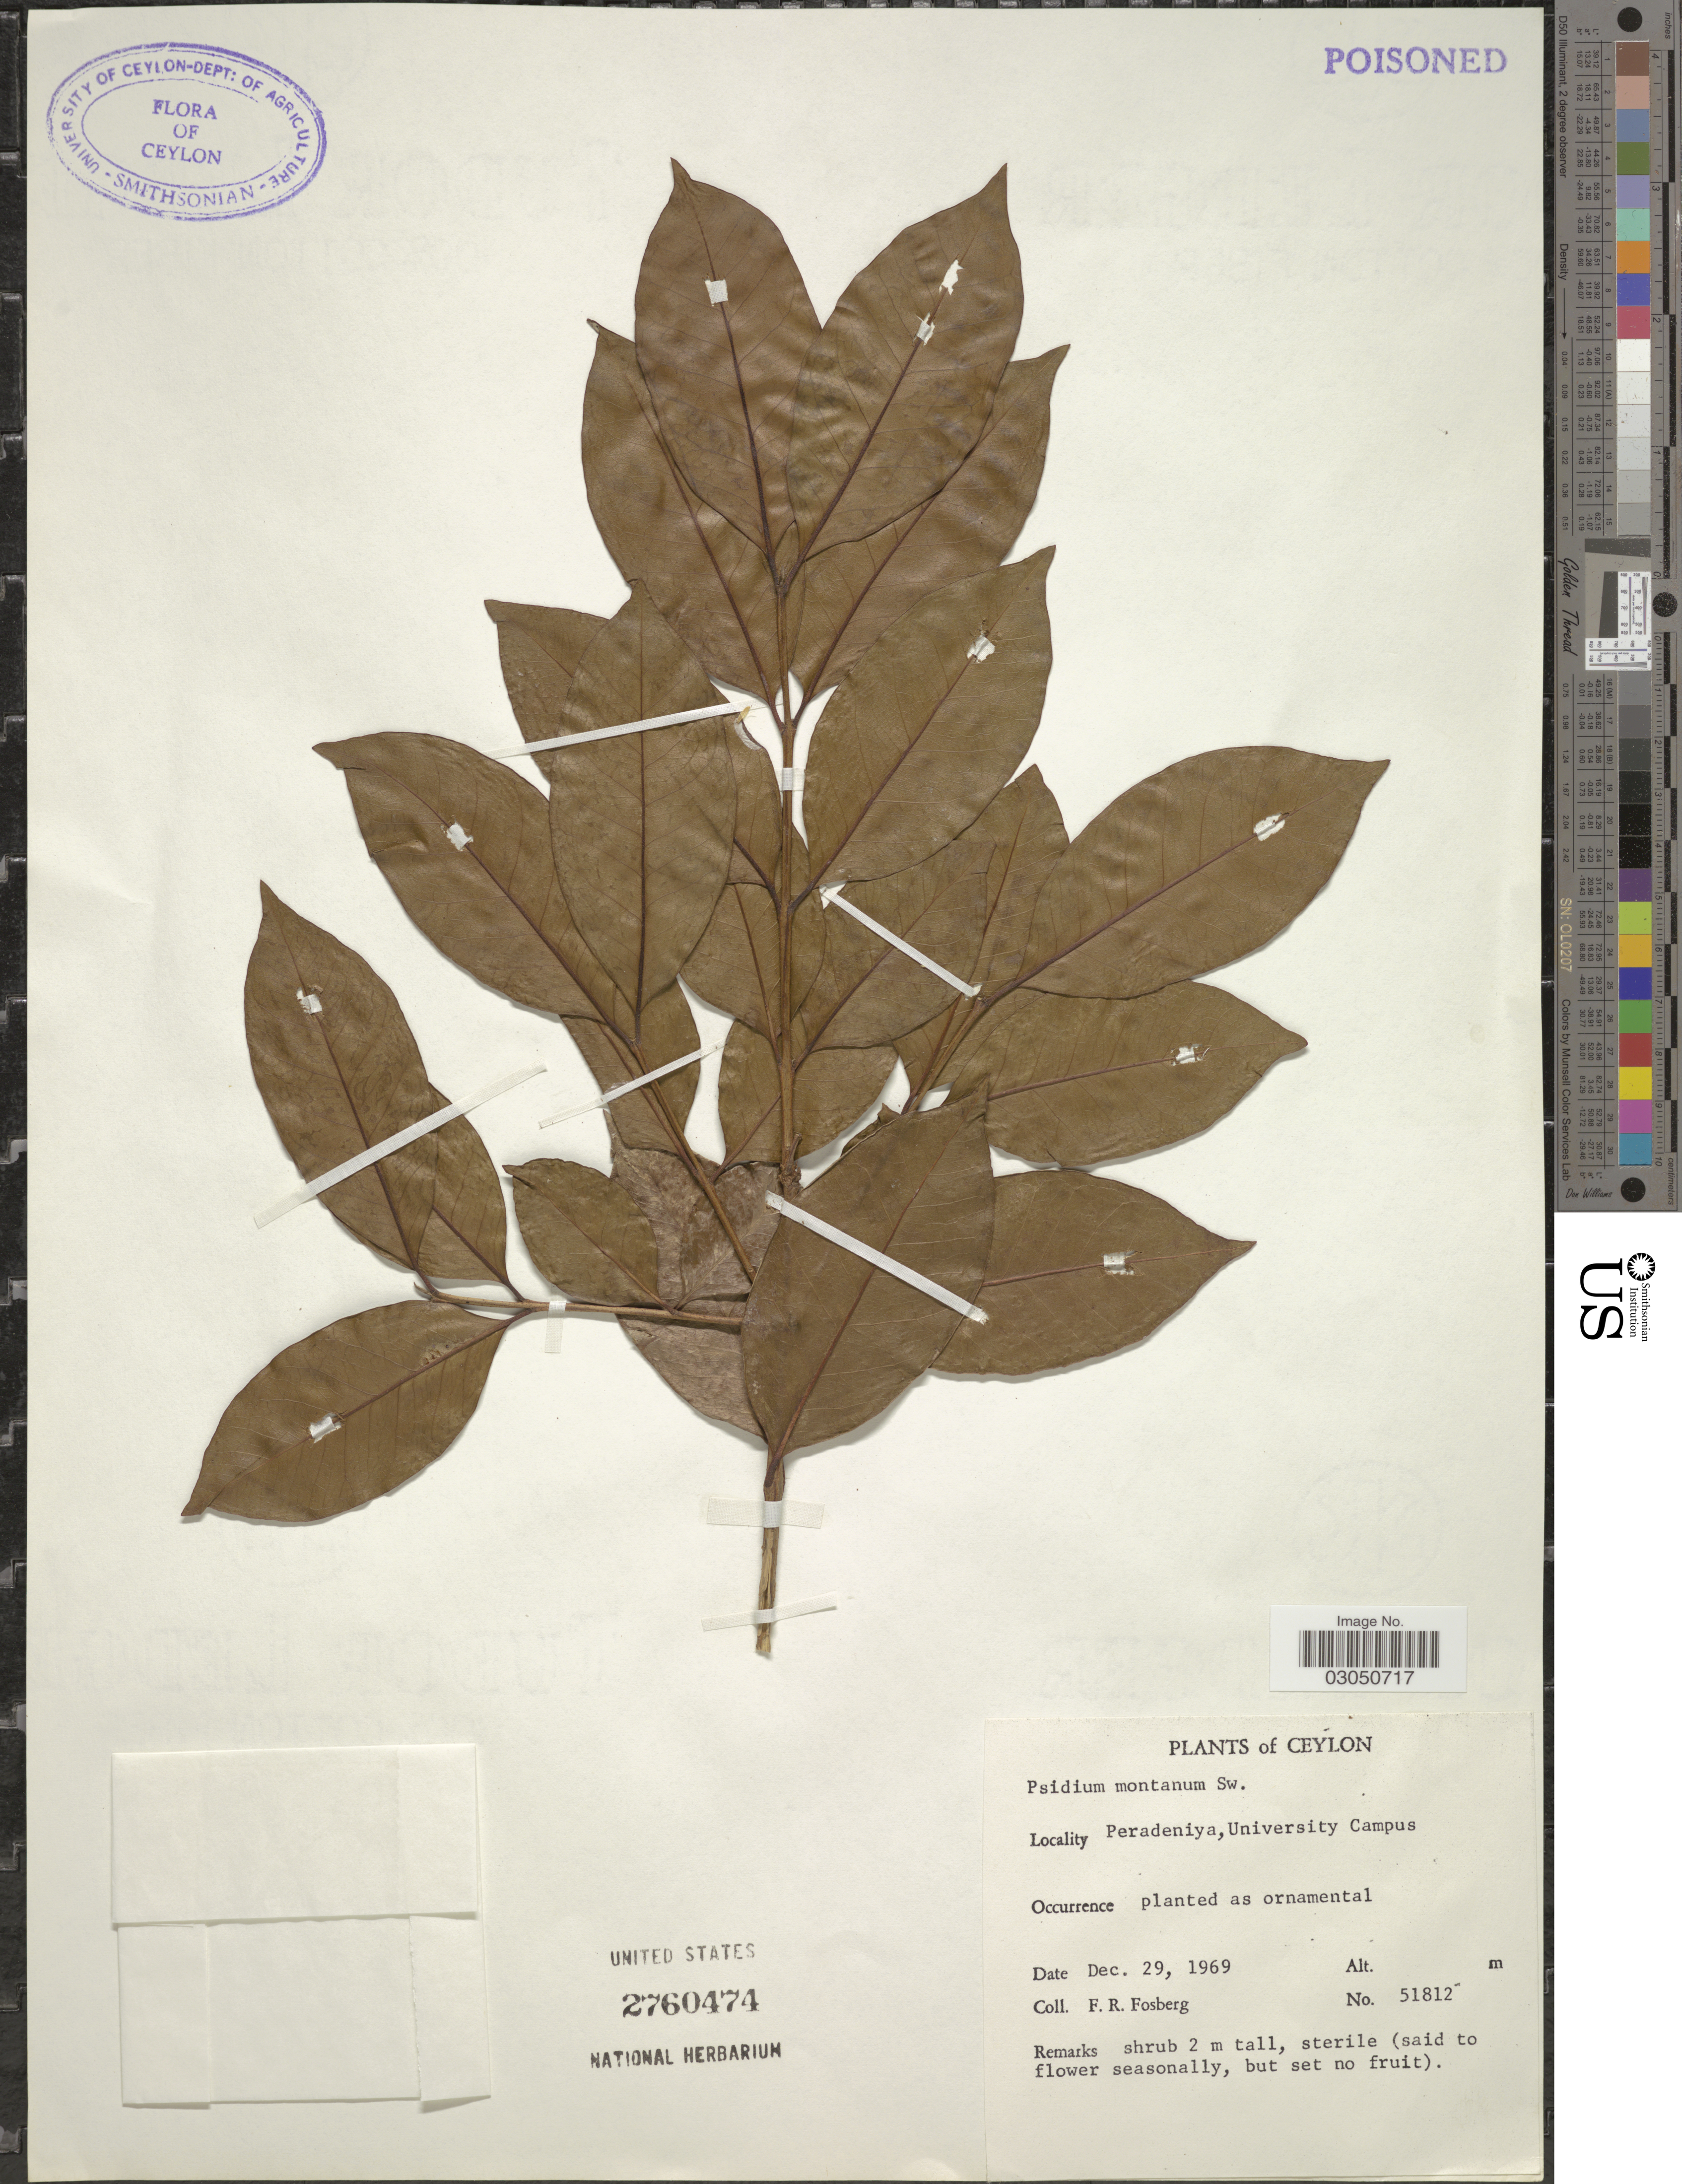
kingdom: Plantae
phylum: Tracheophyta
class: Magnoliopsida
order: Myrtales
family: Myrtaceae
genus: Psidium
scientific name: Psidium montanum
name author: Sw.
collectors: F. R. Fosberg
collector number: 51812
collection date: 1969-12-29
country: Sri Lanka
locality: Ceylon. Peradeniya, University Campus.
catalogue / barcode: US 2760474